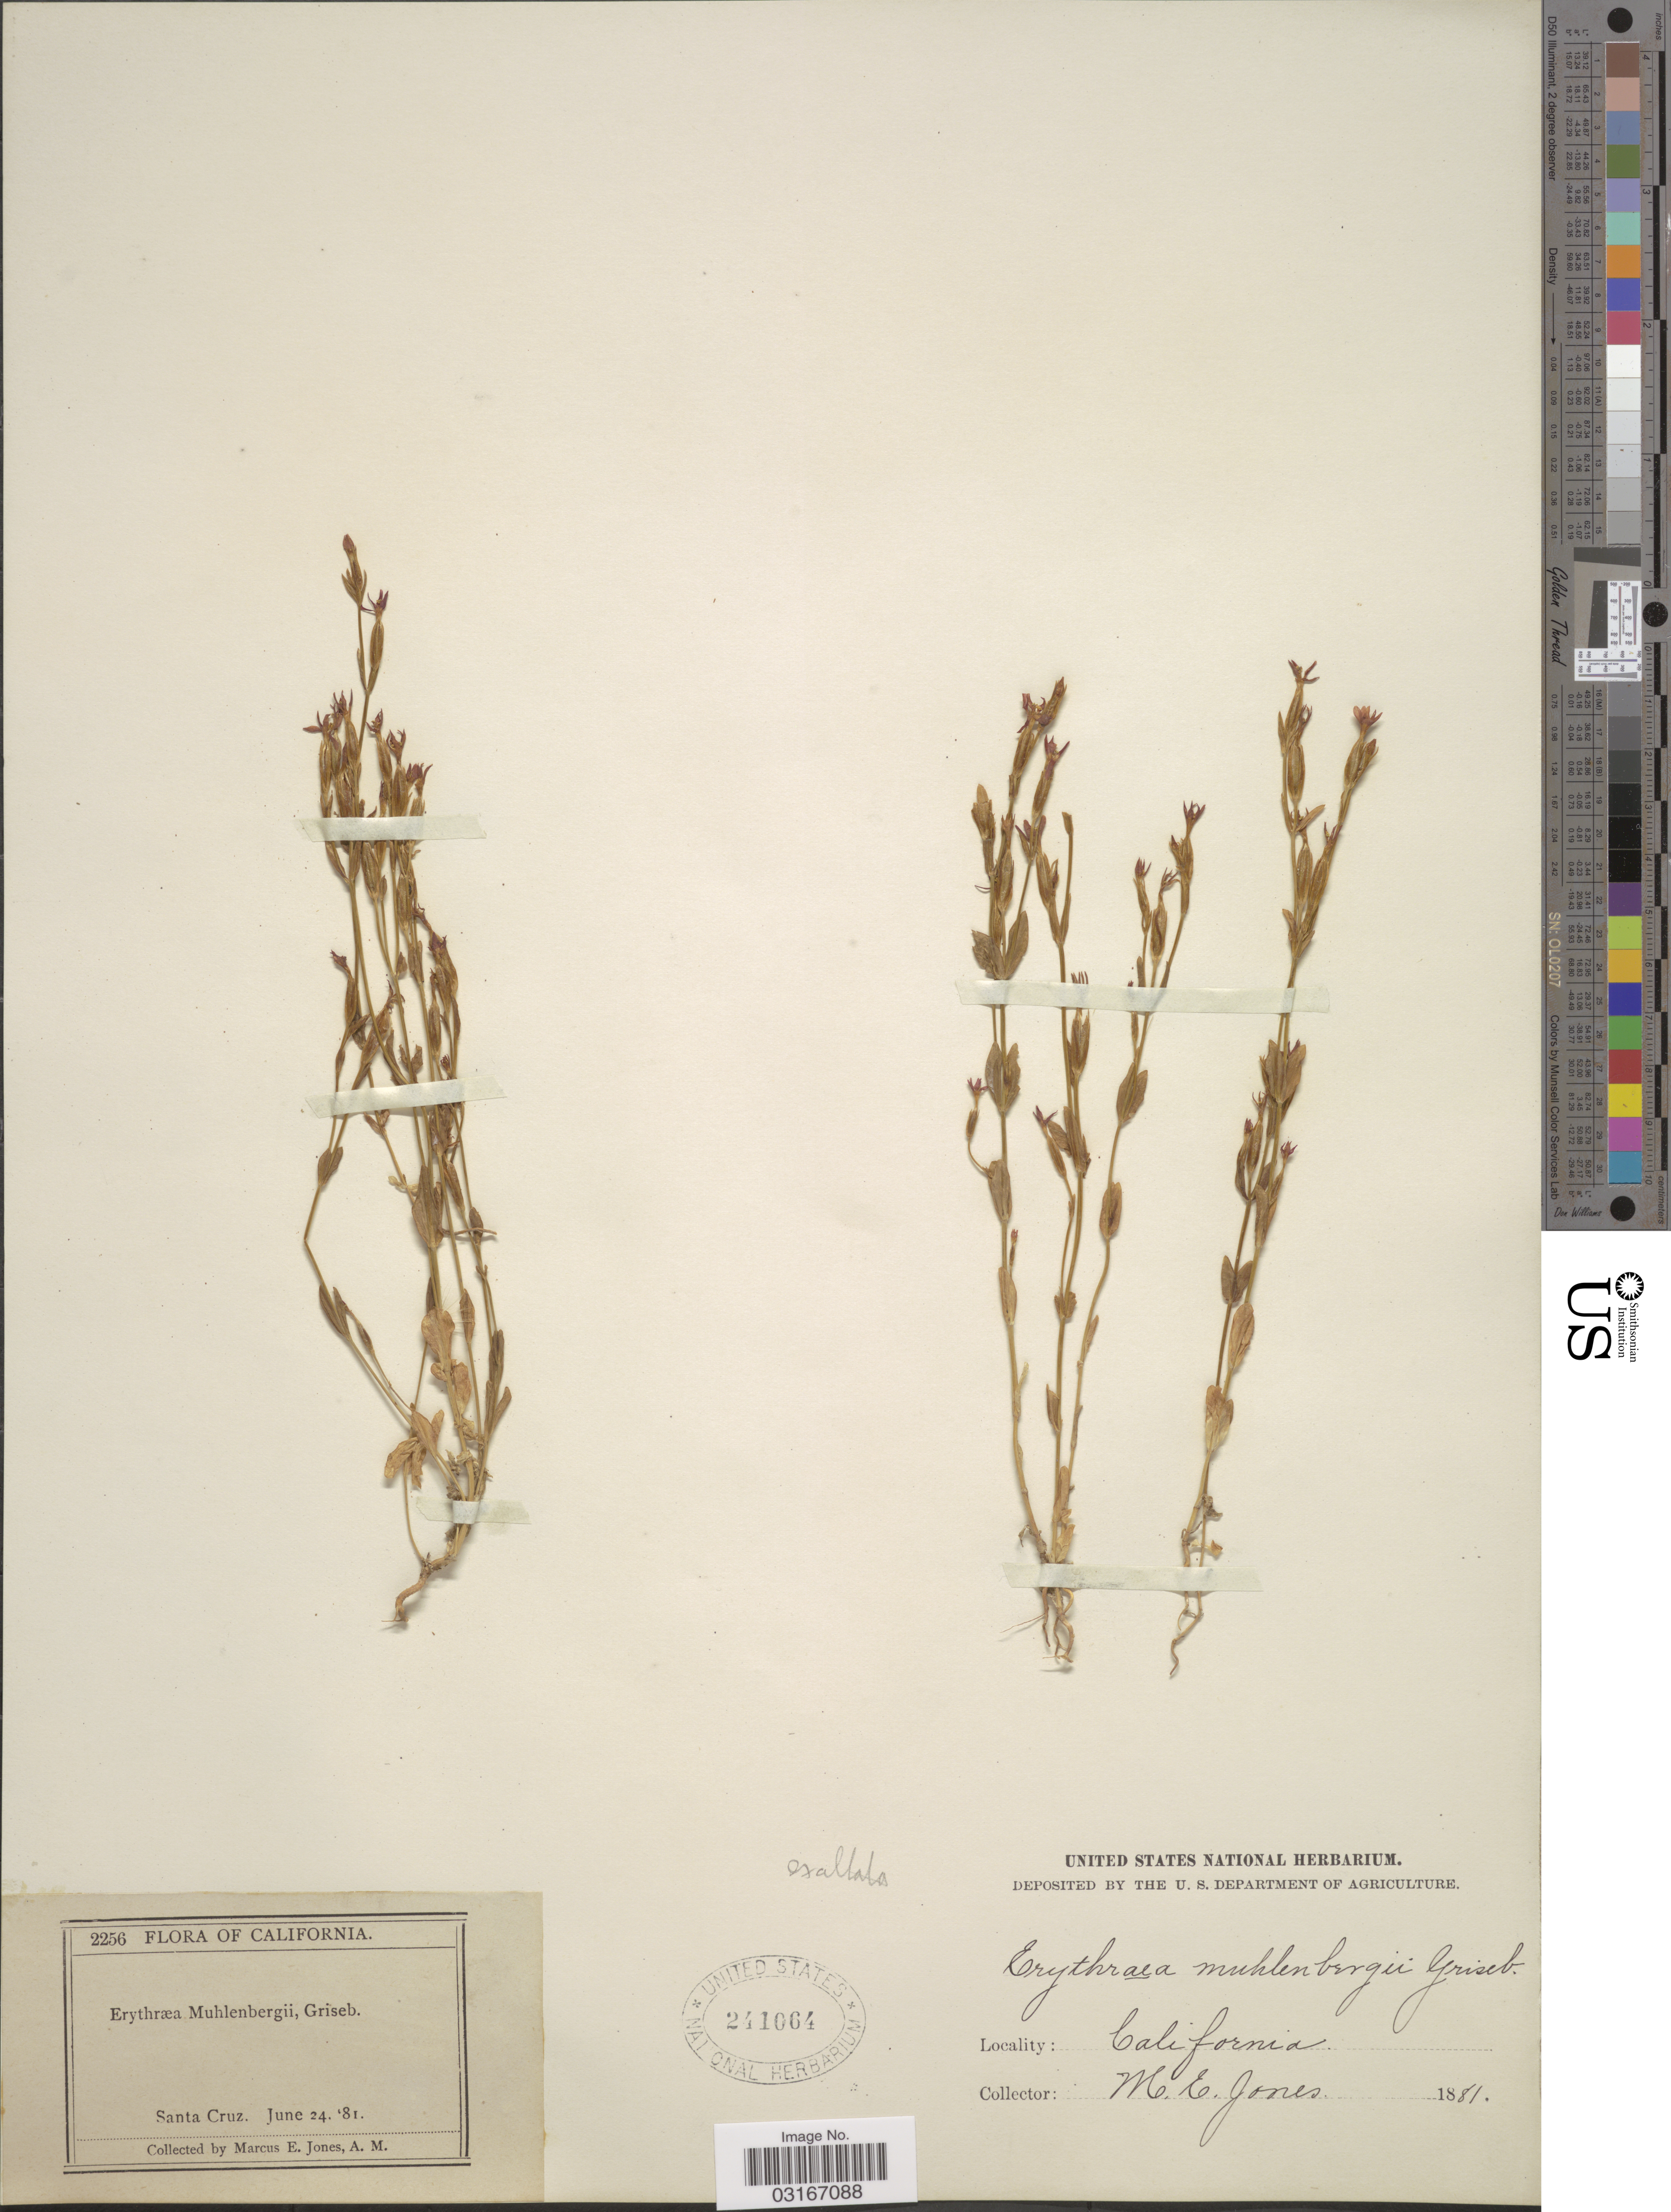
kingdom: Plantae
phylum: Tracheophyta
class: Magnoliopsida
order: Gentianales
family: Gentianaceae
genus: Centaurium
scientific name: Centaurium exaltatum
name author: (Griseb.) W. Wight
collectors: M. E. Jones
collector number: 2256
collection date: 1881-06-24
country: United States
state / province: California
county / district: Santa Cruz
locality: Santa Cruz.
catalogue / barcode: US 241064